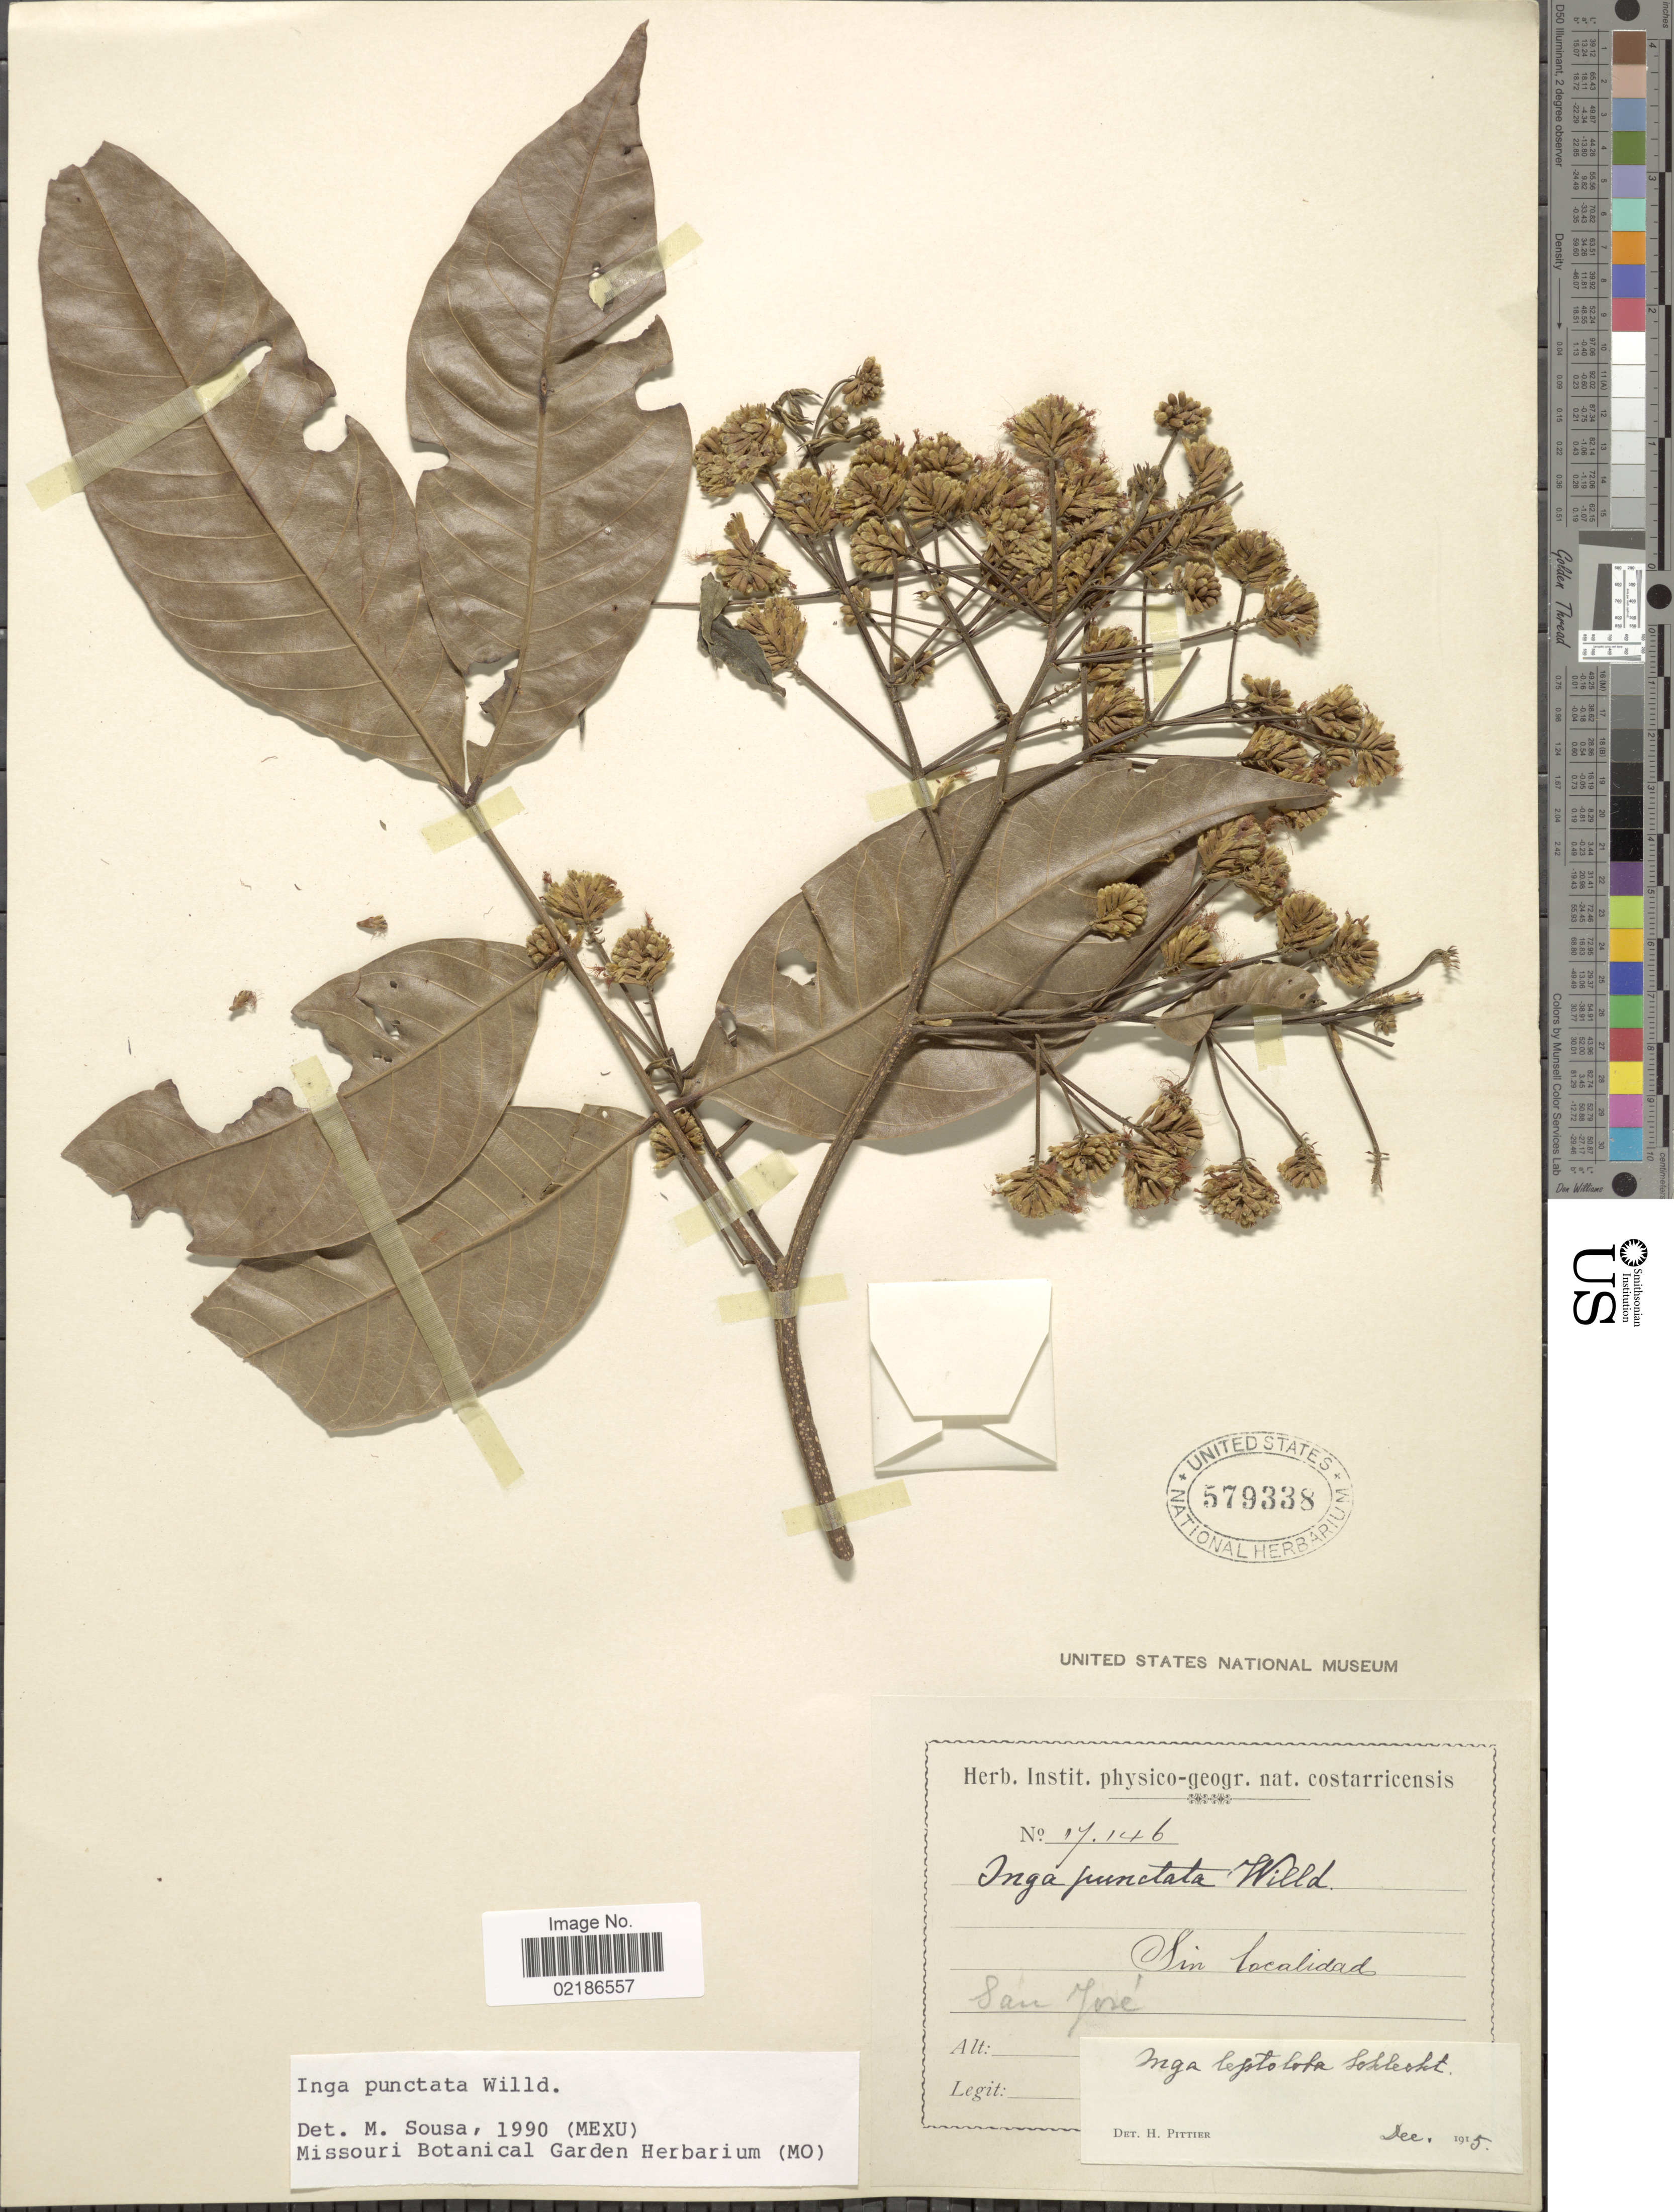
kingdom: Plantae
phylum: Tracheophyta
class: Magnoliopsida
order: Fabales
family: Fabaceae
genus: Inga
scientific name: Inga punctata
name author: Willd.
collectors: ex herb. Instit. physico-geogr. nat. costarricensis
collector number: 17146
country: Costa Rica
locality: San Jose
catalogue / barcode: US 579338